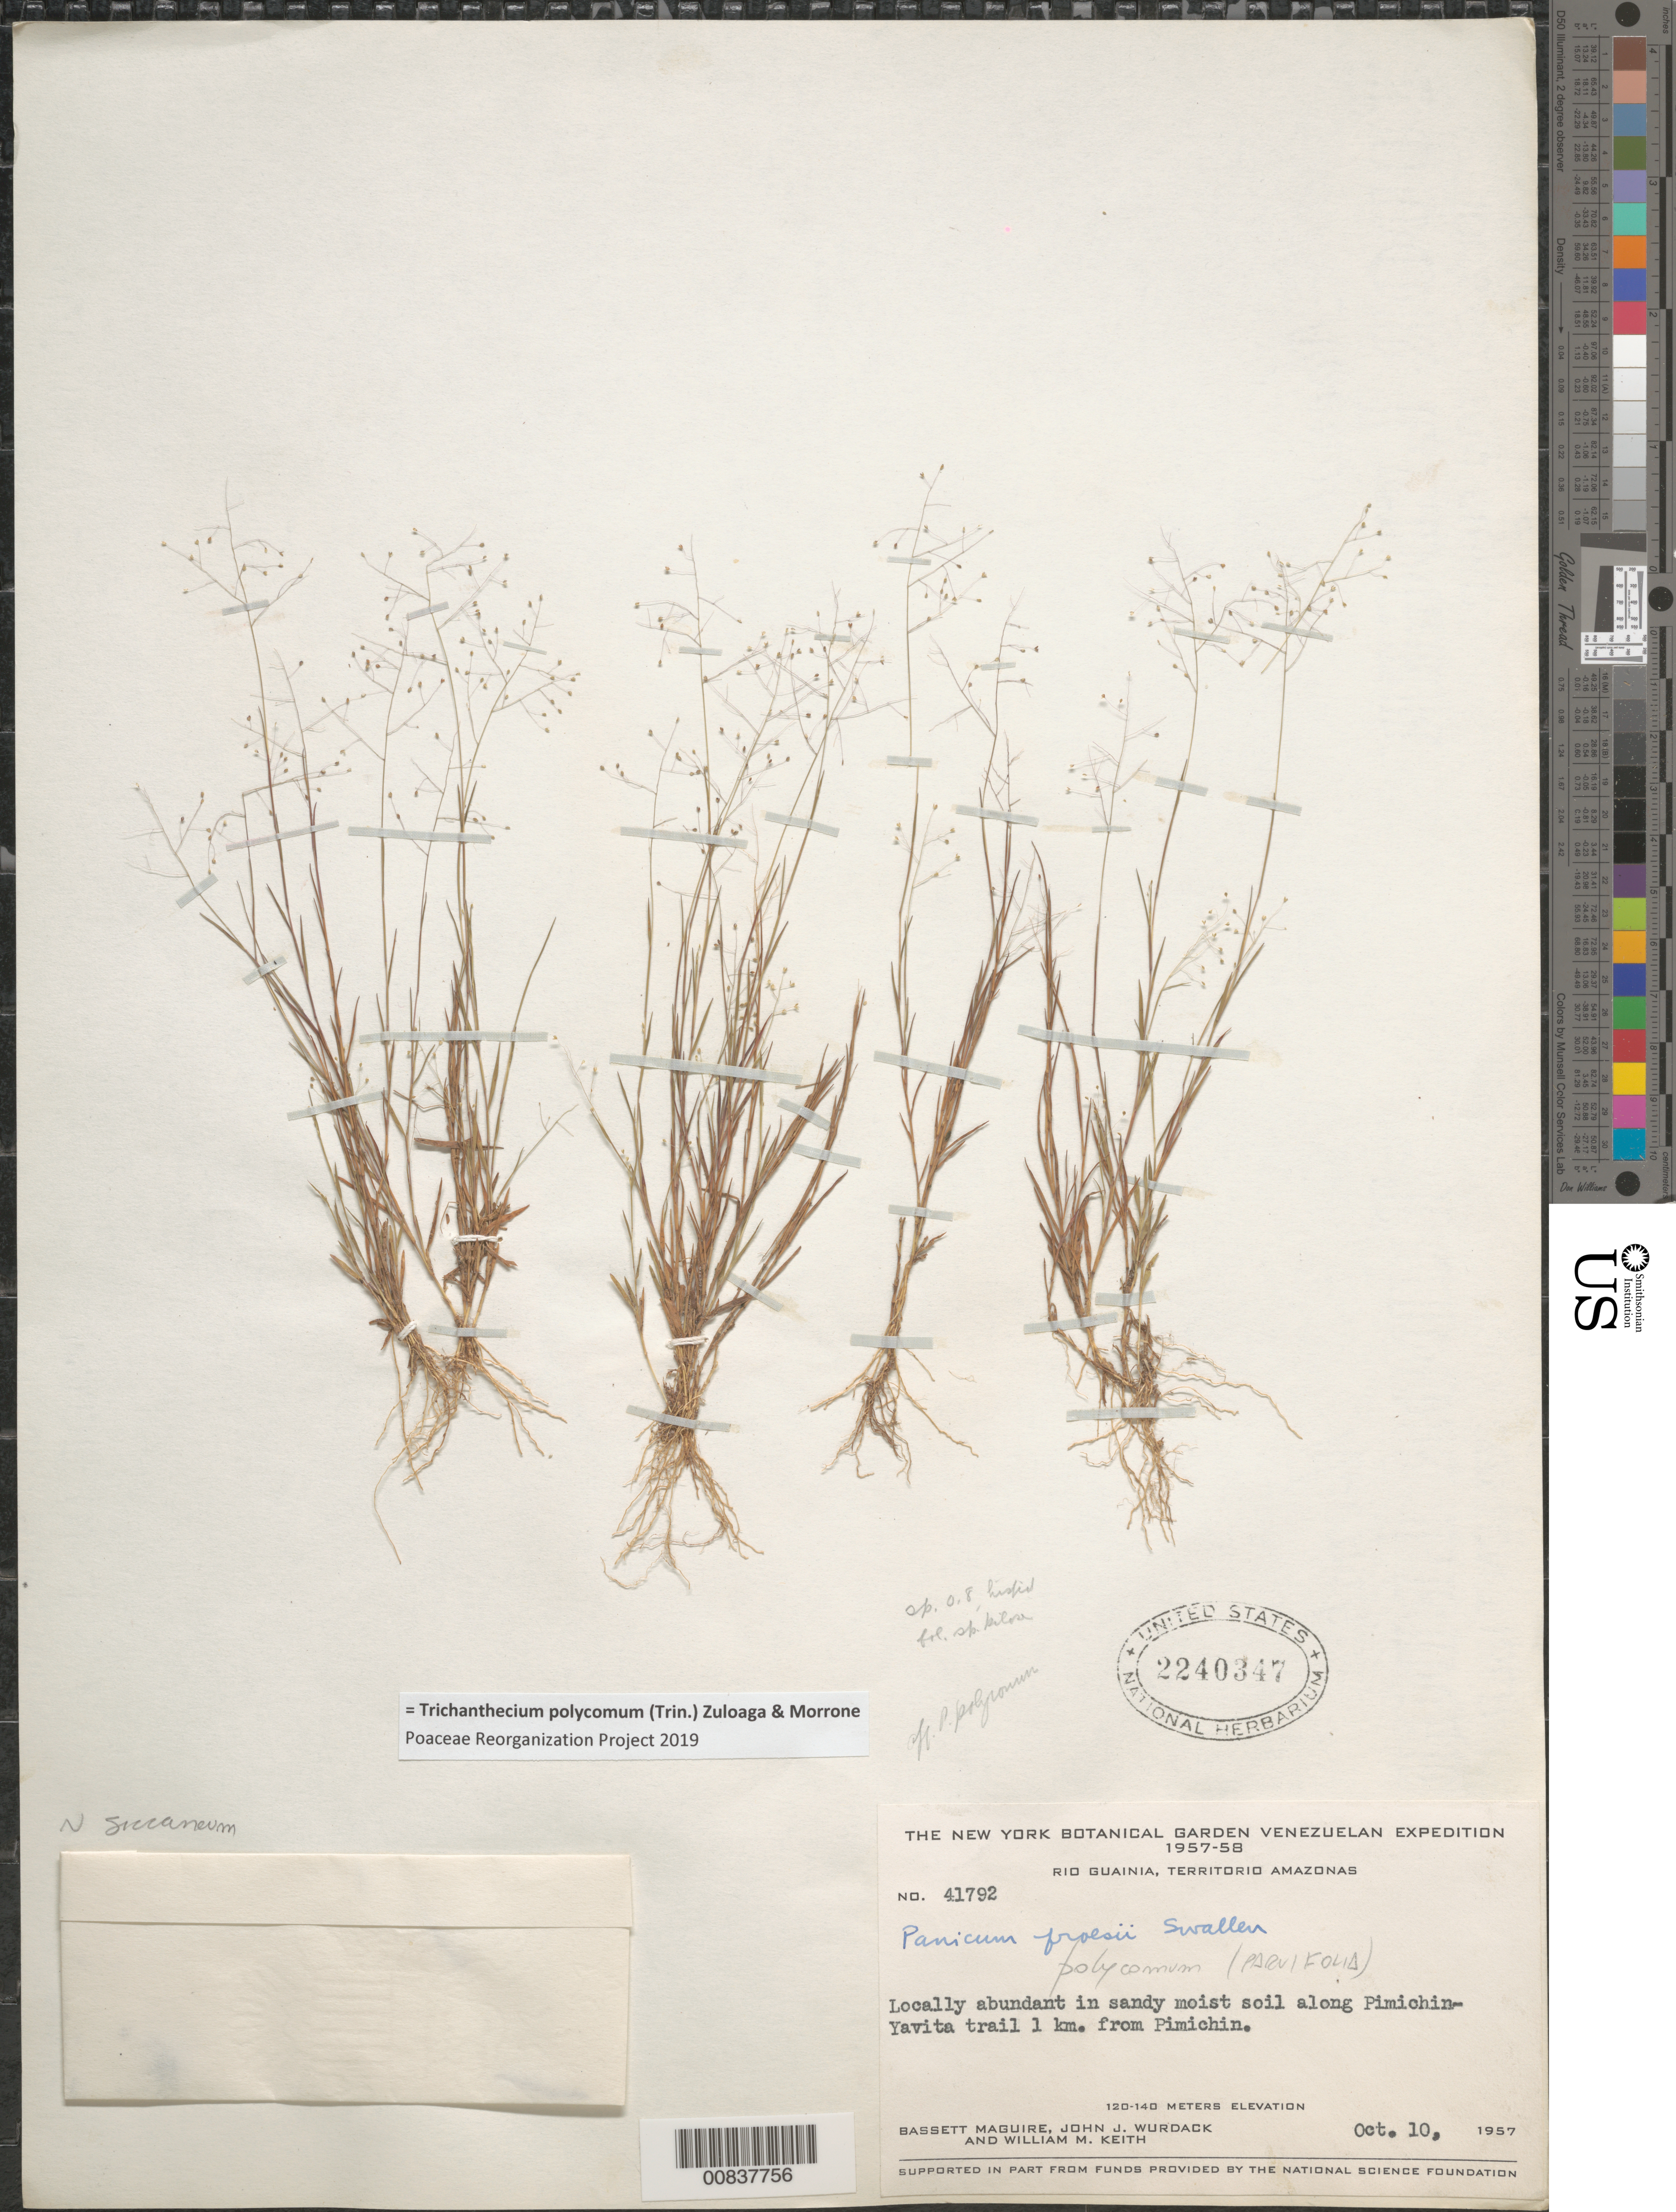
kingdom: Plantae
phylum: Tracheophyta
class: Liliopsida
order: Poales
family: Poaceae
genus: Trichanthecium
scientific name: Trichanthecium polycomum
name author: (Trin.) Zuloaga & Morrone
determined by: Poaceae Reorganization Project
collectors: B. Maguire, J. J. Wurdack & W. Keith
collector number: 41792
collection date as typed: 10-Oct-57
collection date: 1957-10-10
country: Venezuela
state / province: Amazonas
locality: Río Guainía, 1 km from Pimichin, along Pimichin-Yavita trail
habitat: Sandy moist soil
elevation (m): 120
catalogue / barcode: US 2240347